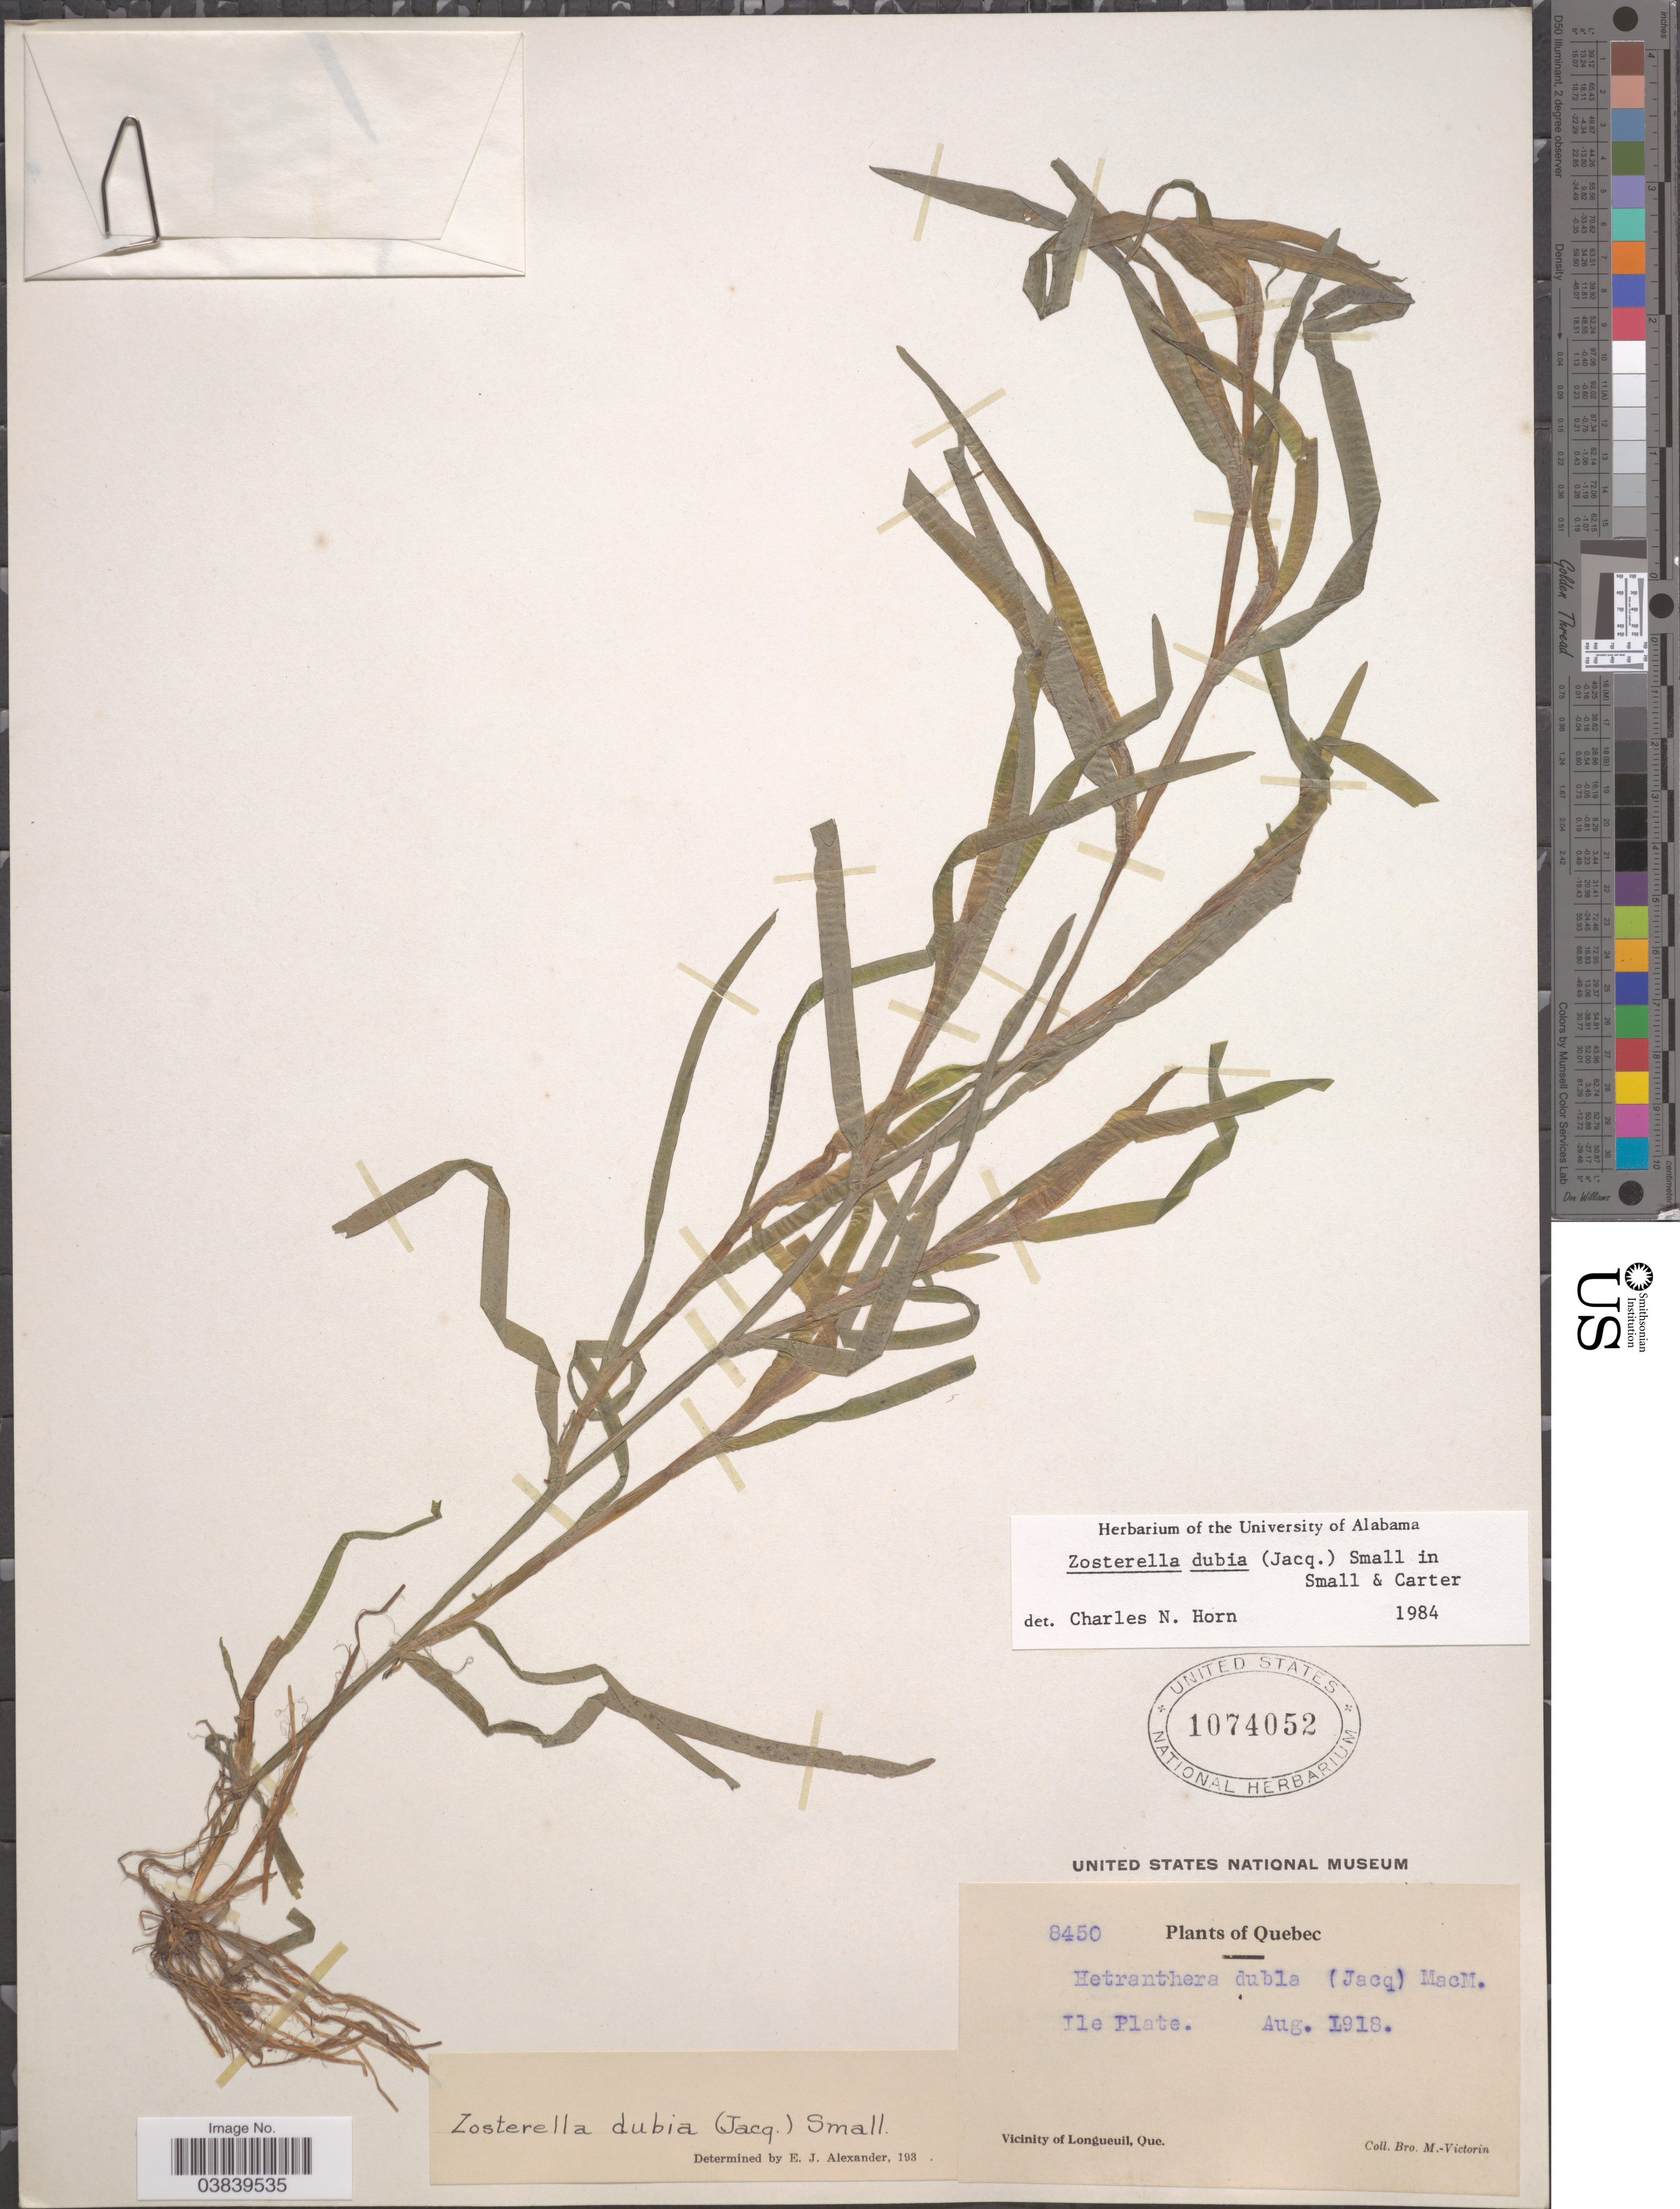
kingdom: Plantae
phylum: Tracheophyta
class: Liliopsida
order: Commelinales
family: Pontederiaceae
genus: Heteranthera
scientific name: Heteranthera dubia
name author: (Jacq.) MacMill.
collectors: Fr. Marie-Victorin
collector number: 8450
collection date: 1918-08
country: Canada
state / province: Quebec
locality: Ile Plate. Vicinity of Longueuil.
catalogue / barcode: US 1074052